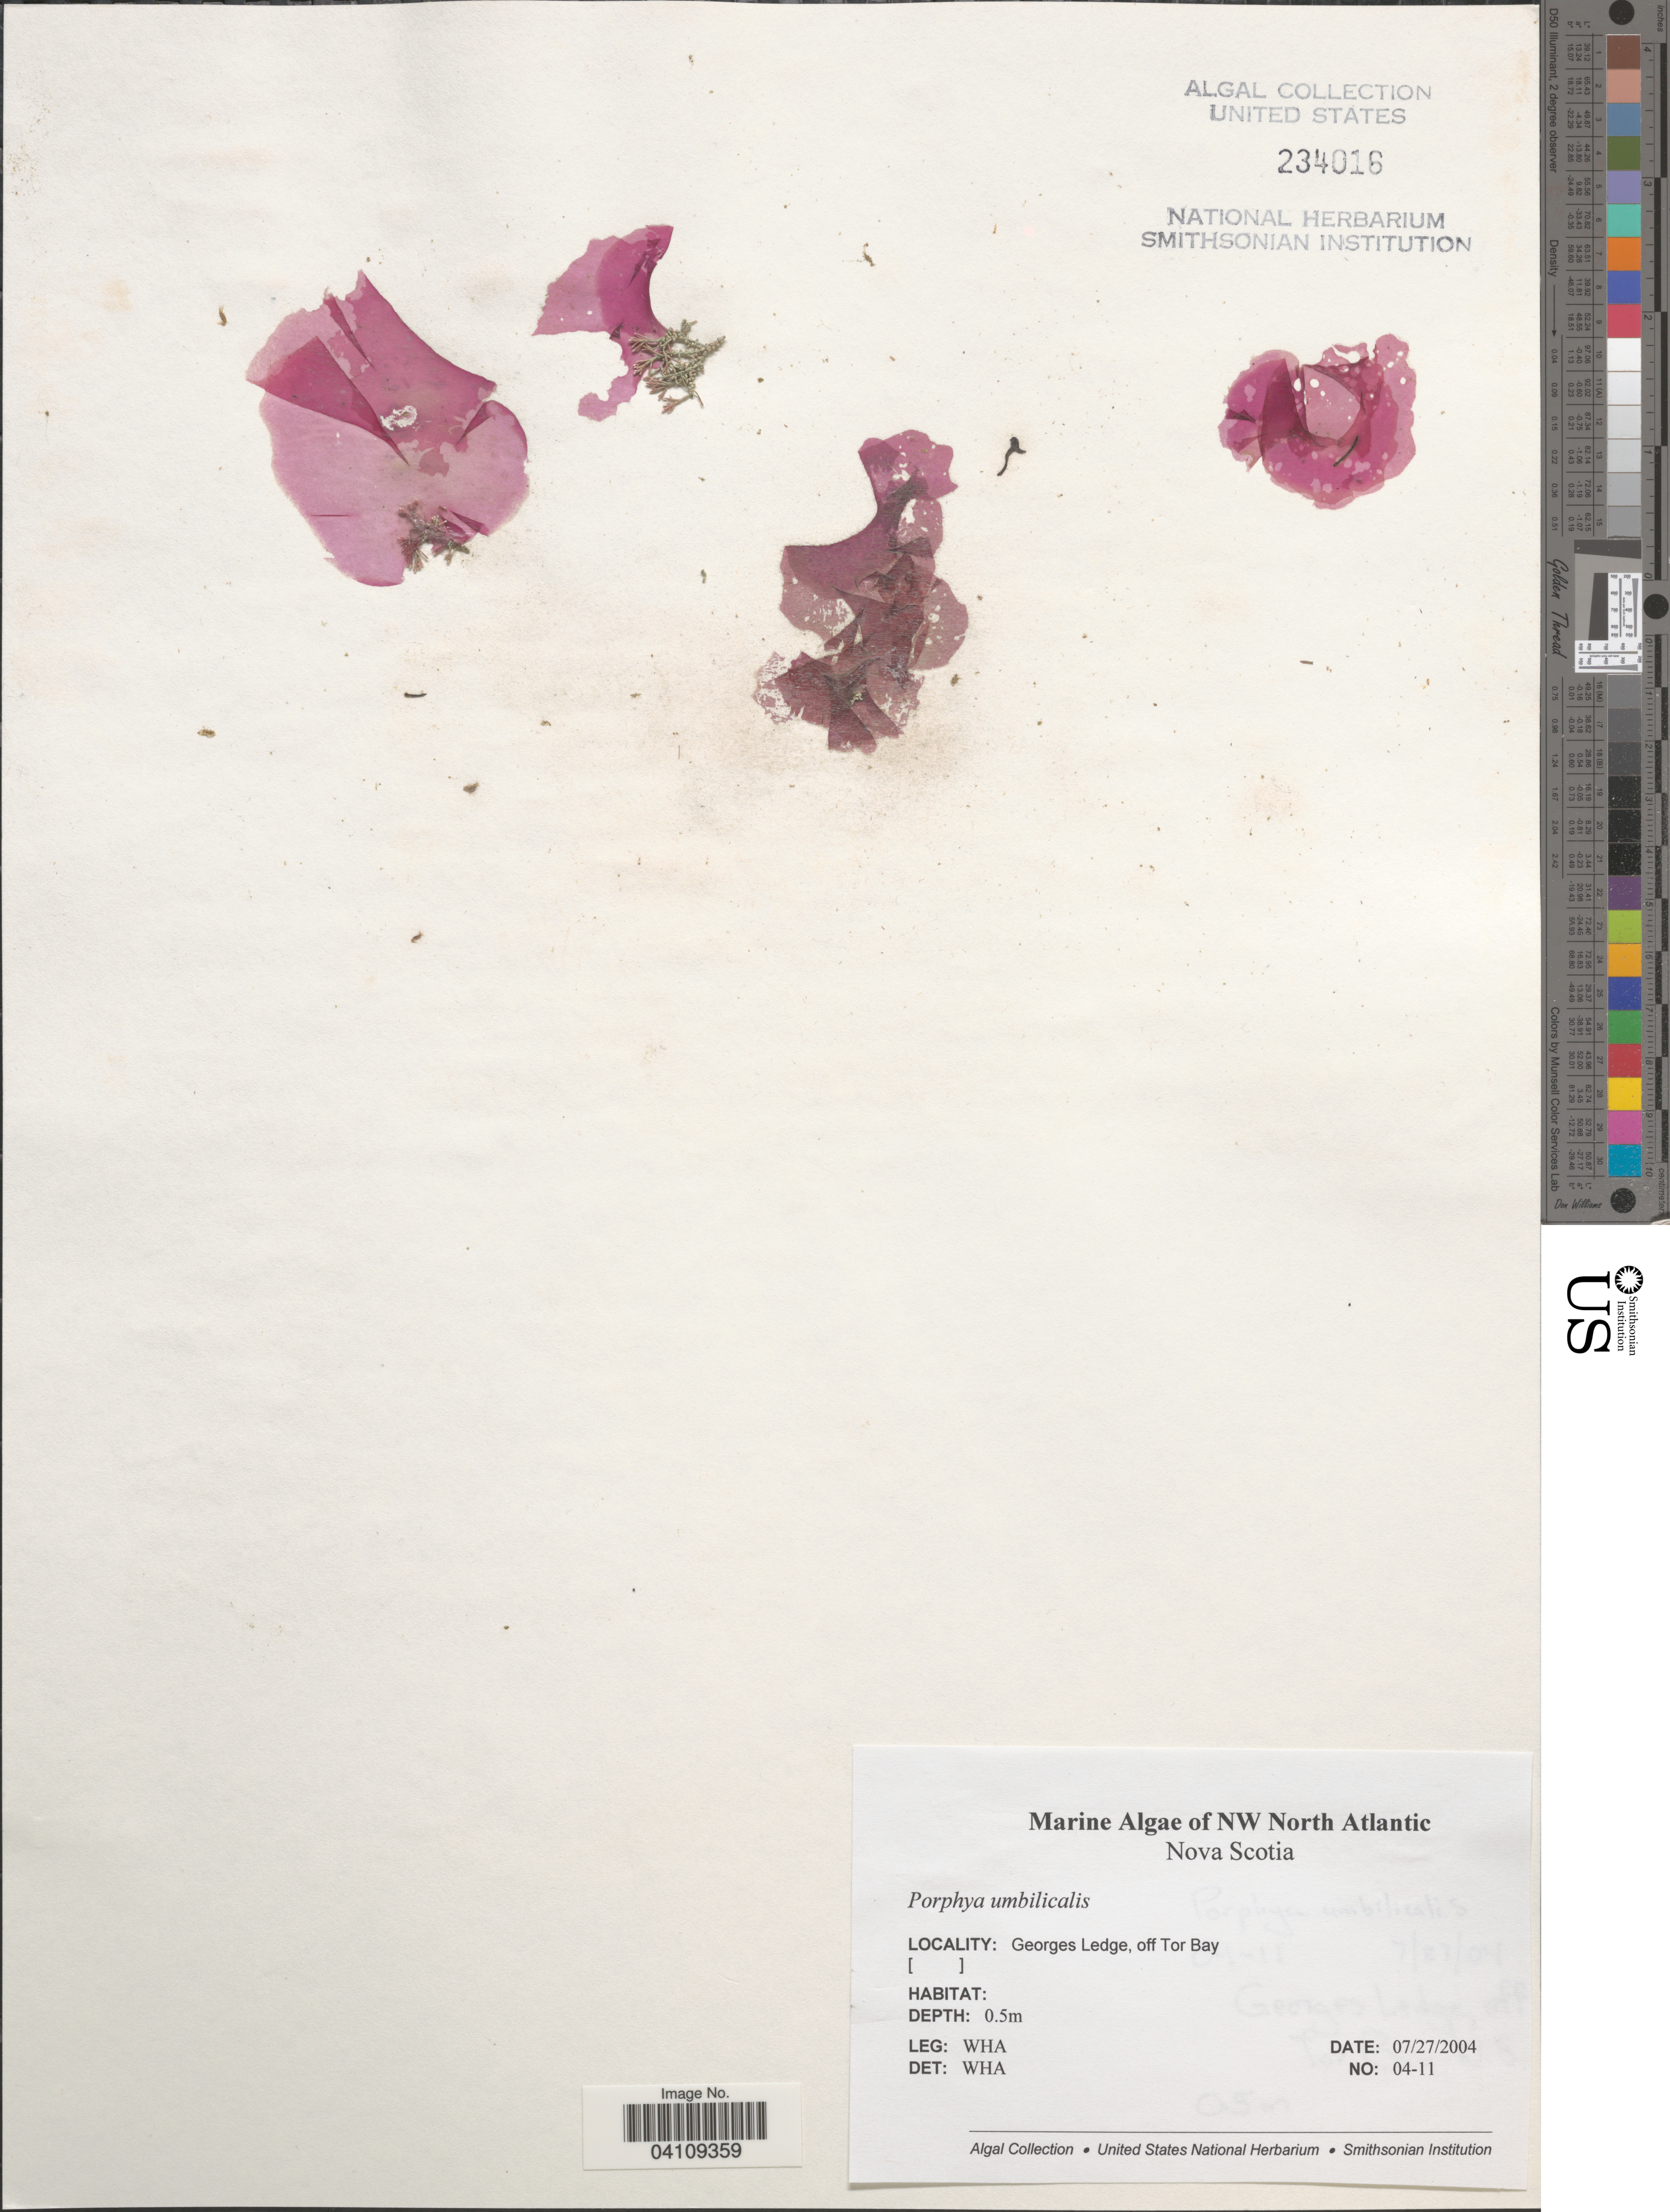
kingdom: Plantae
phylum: Rhodophyta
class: Bangiophyceae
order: Bangiales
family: Bangiaceae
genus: Porphyra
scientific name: Porphyra umbilicalis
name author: Kütz.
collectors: W. H. Adey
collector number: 04-11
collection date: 2004-04-27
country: Canada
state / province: Nova Scotia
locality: NW North Atlantic. Georges Ledge, off Tor Bay.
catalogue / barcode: US 234016